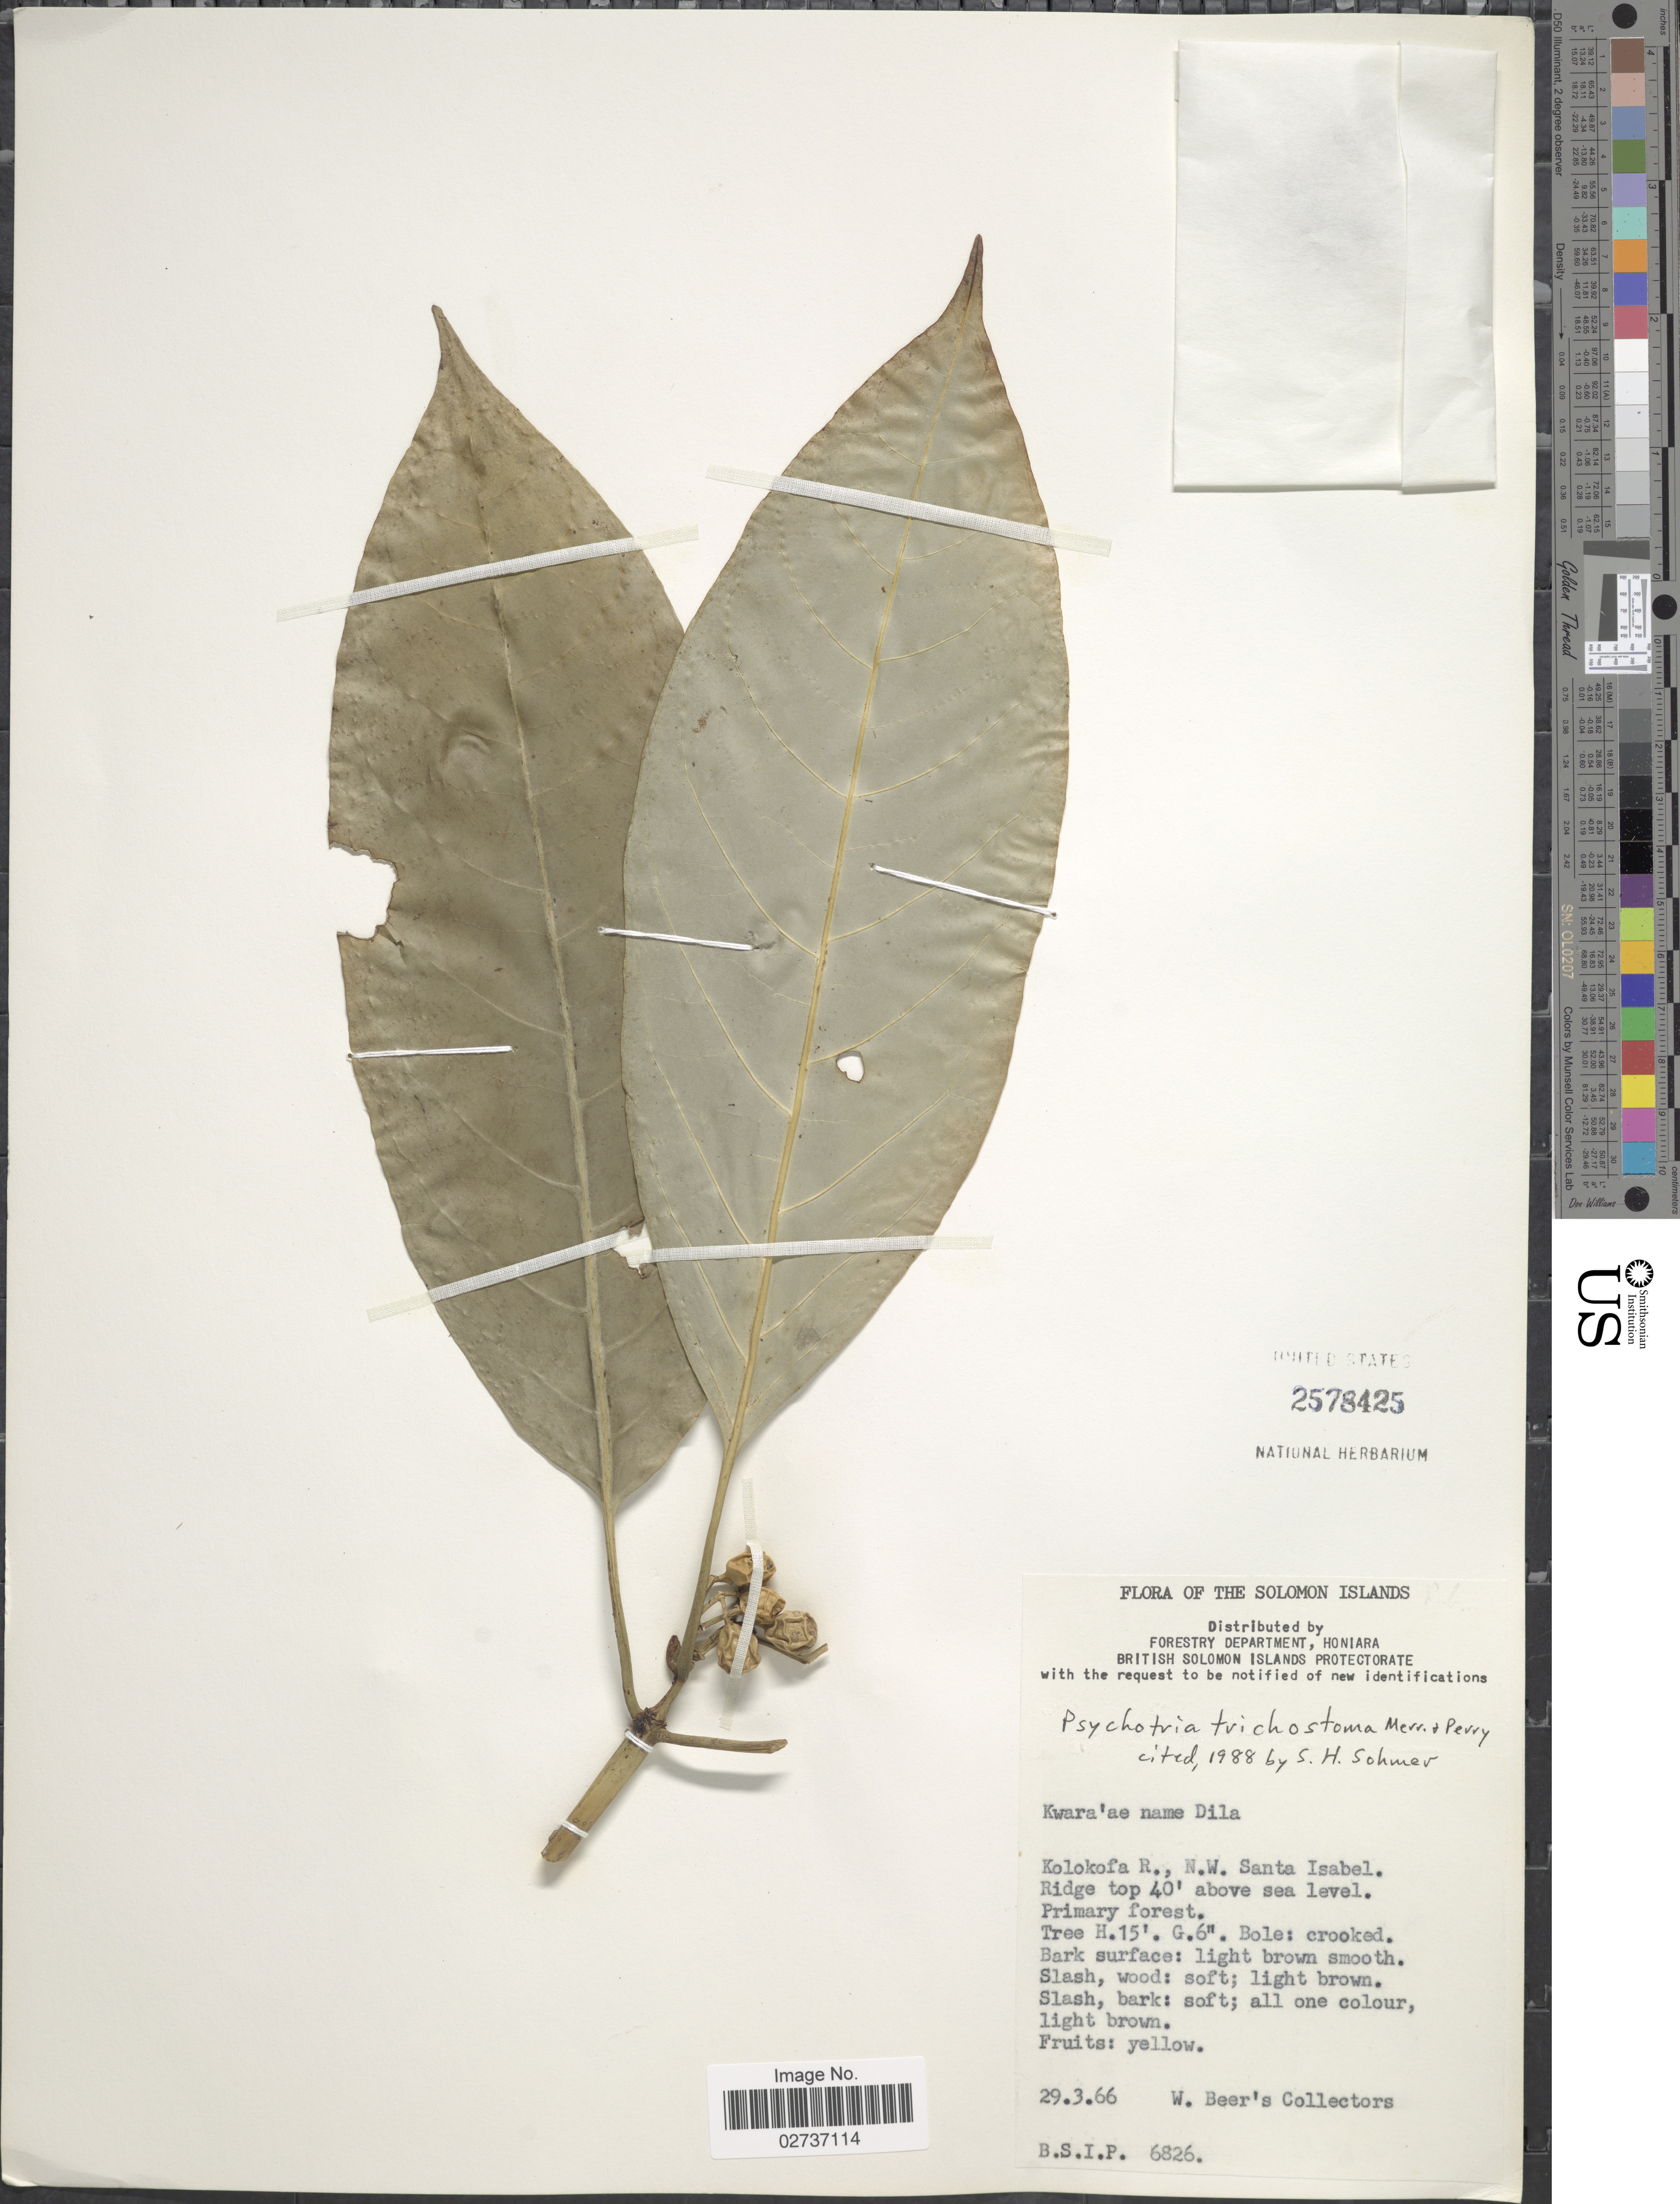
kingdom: Plantae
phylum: Tracheophyta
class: Magnoliopsida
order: Gentianales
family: Rubiaceae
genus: Psychotria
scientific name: Psychotria trichostoma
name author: Merr. & L.M. Perry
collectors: W. Beer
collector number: BSIP6826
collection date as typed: Transcribed d/m/y: 29/3/66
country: Solomon Islands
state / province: Solomon Islands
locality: Kolokofa R., N.W. Santa Isabel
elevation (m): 12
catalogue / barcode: US 2578425